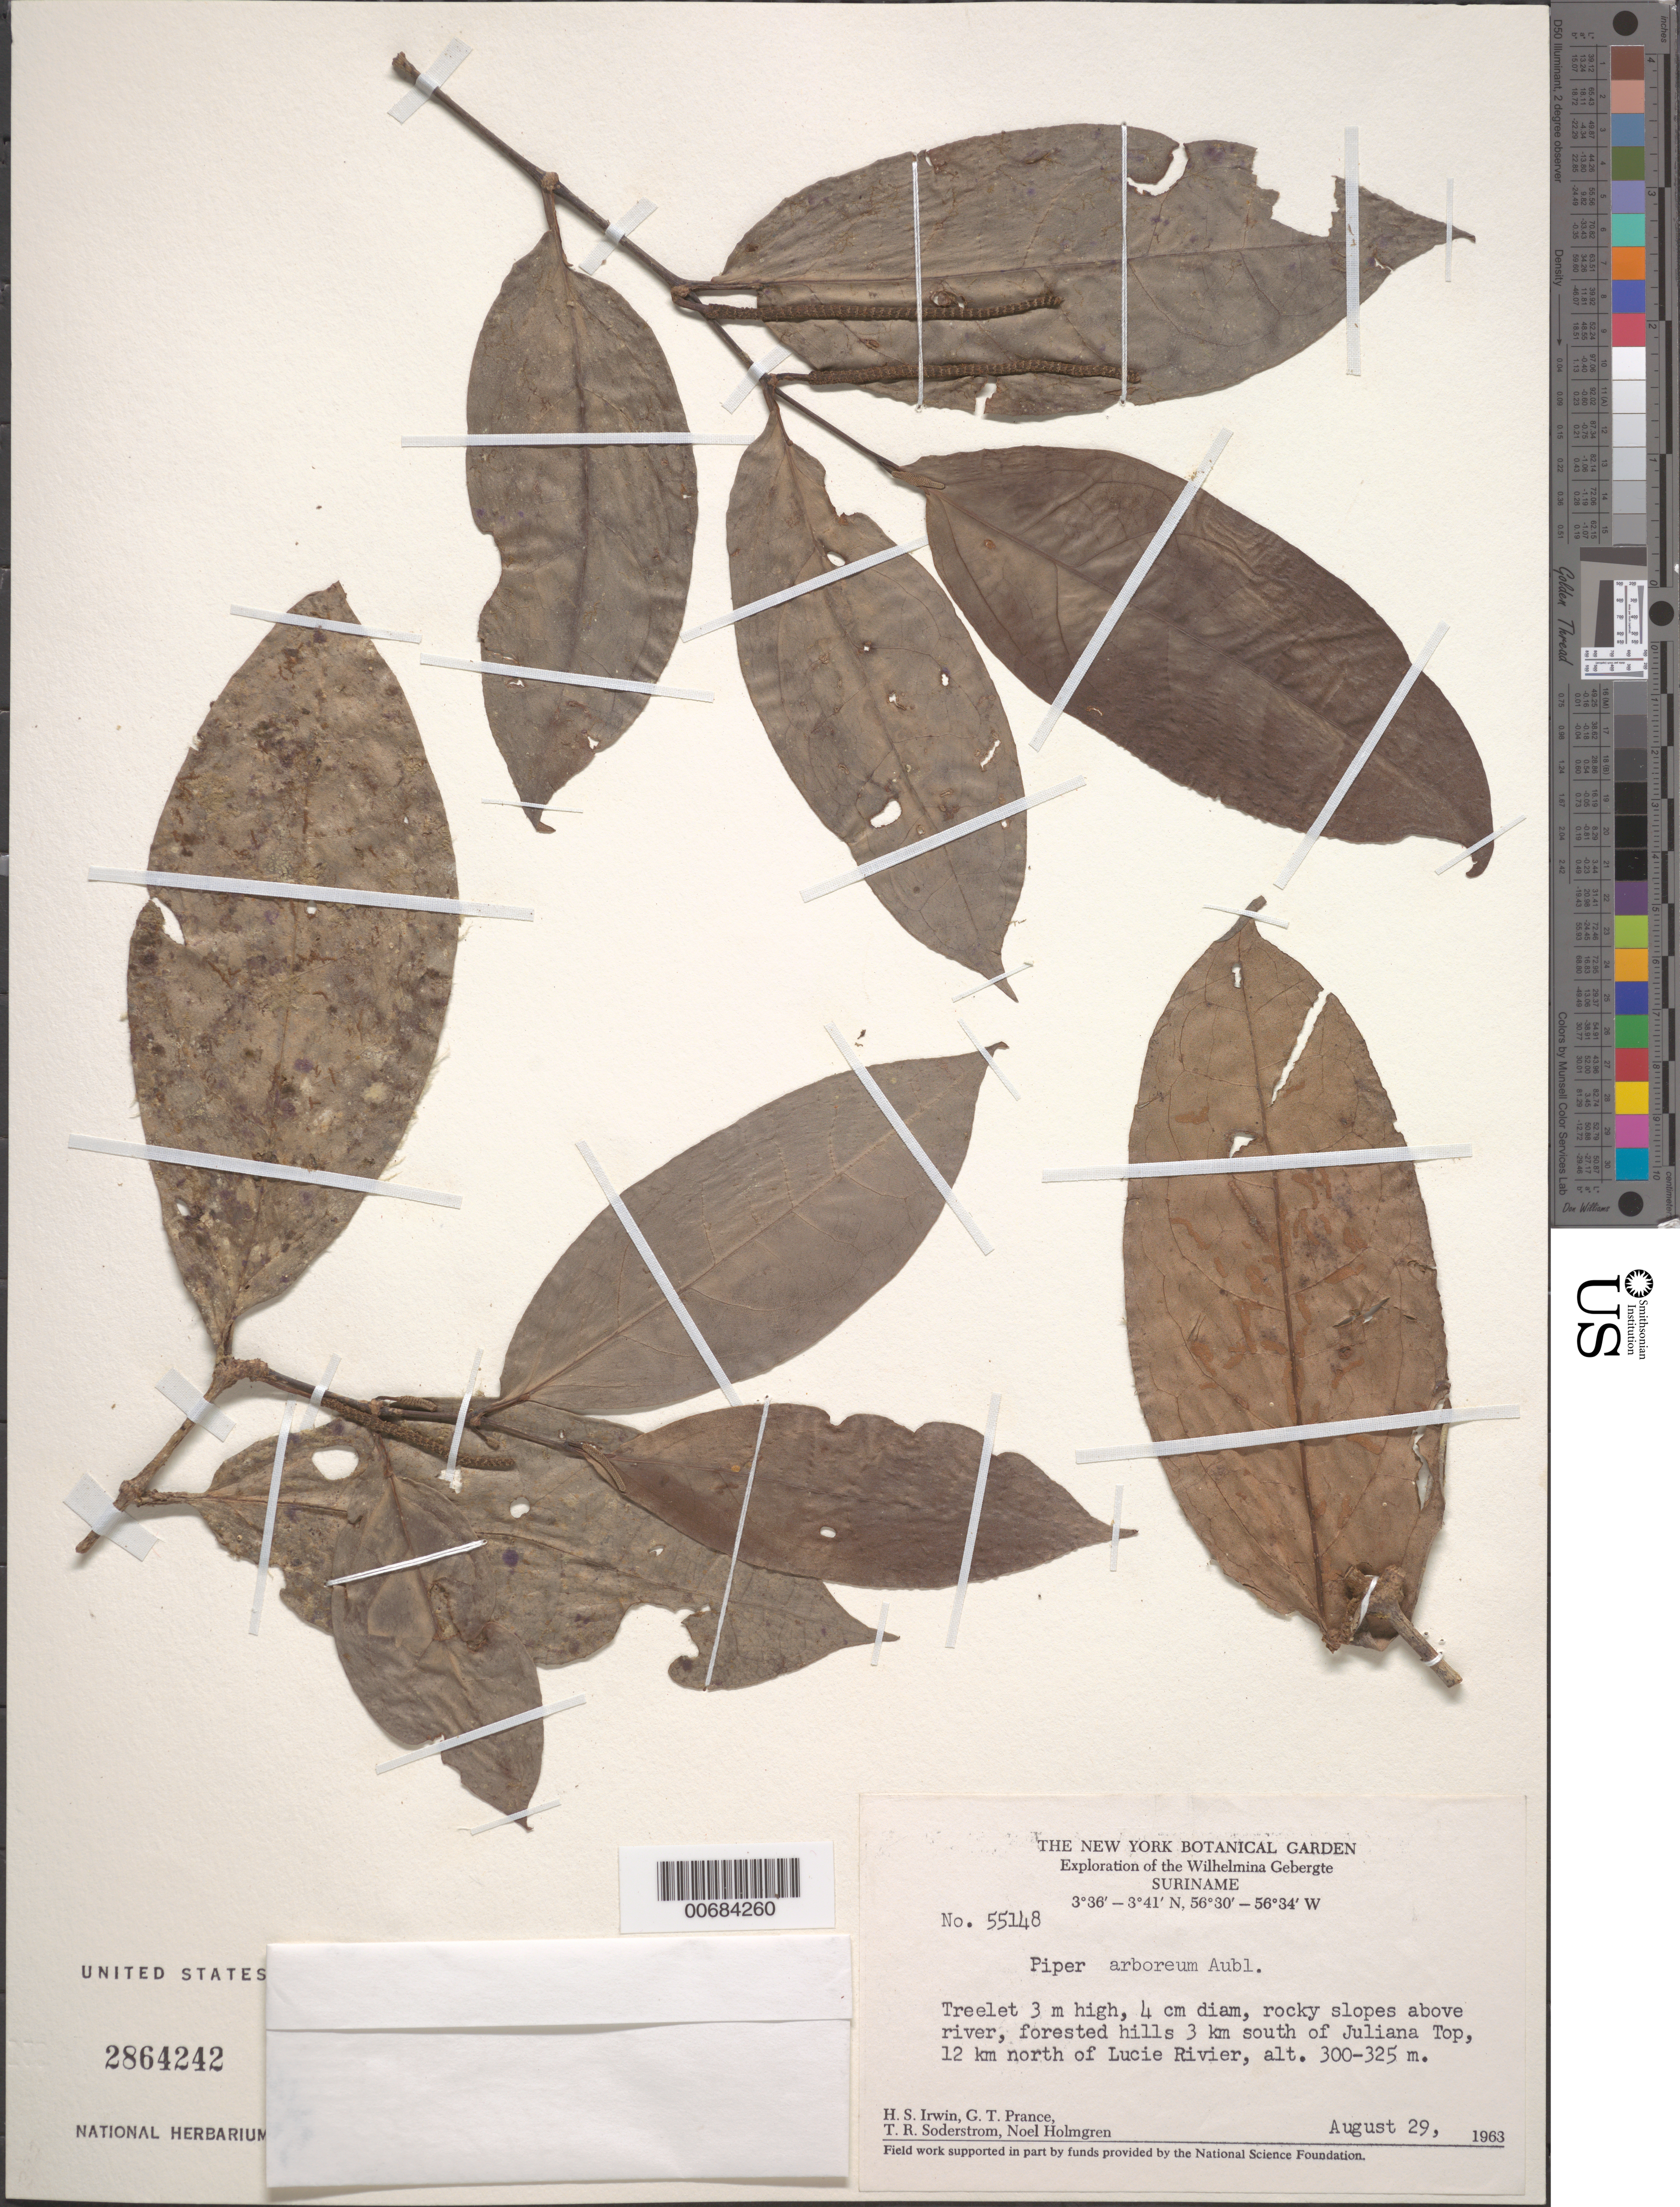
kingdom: Plantae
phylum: Tracheophyta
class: Magnoliopsida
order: Piperales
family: Piperaceae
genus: Piper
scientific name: Piper arboreum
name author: Aubl.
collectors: H. Irwin, G. T. Prance, T. R. Soderstrom & N. H. Holmgren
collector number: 55148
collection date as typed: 29-Aug-63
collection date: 1963-08-29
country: Suriname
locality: Juliana Top, 12 km S of, 12 km N of Lucie R., Wilhelmina Gebergte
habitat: Forested hills. Rocky slopes above river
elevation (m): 300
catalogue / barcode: US 2864242